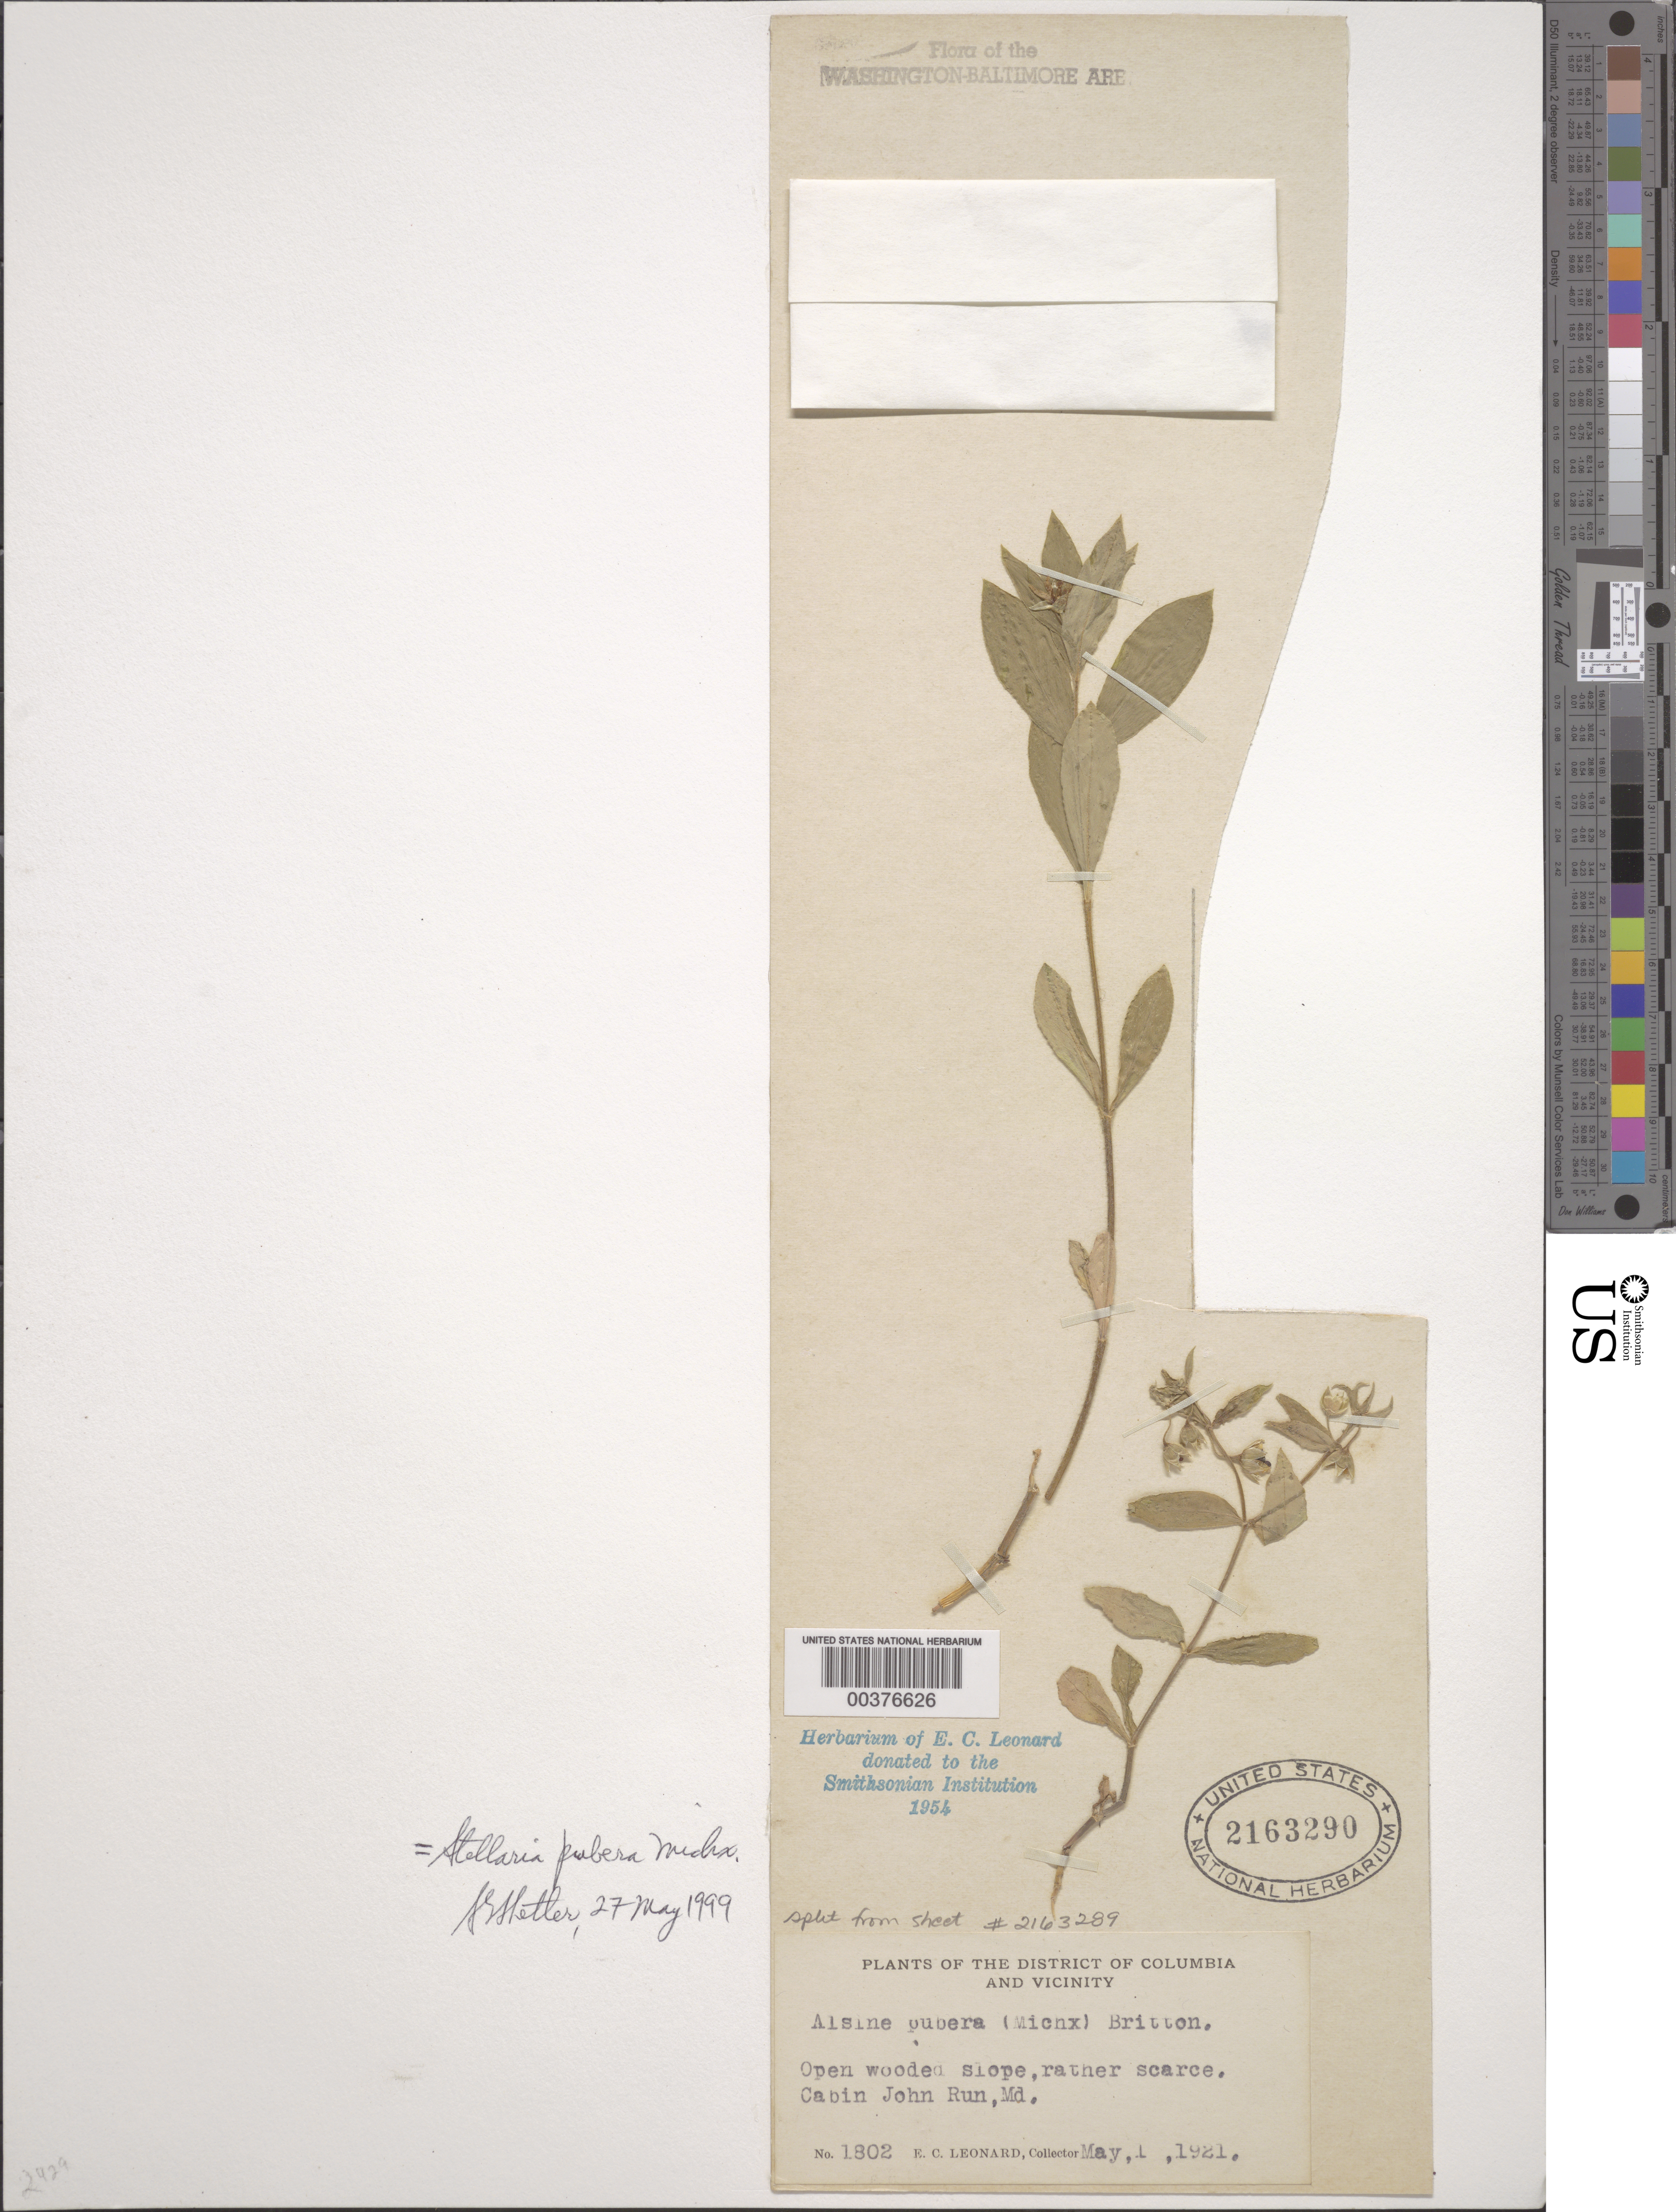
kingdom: Plantae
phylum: Tracheophyta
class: Magnoliopsida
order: Caryophyllales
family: Caryophyllaceae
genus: Stellaria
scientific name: Stellaria pubera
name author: Michx.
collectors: E. C. Leonard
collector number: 1802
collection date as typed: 01 May 1921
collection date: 1921-05-01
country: United States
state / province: Maryland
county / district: Montgomery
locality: Cabin John Run C. & O. Canal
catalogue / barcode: US 2163290